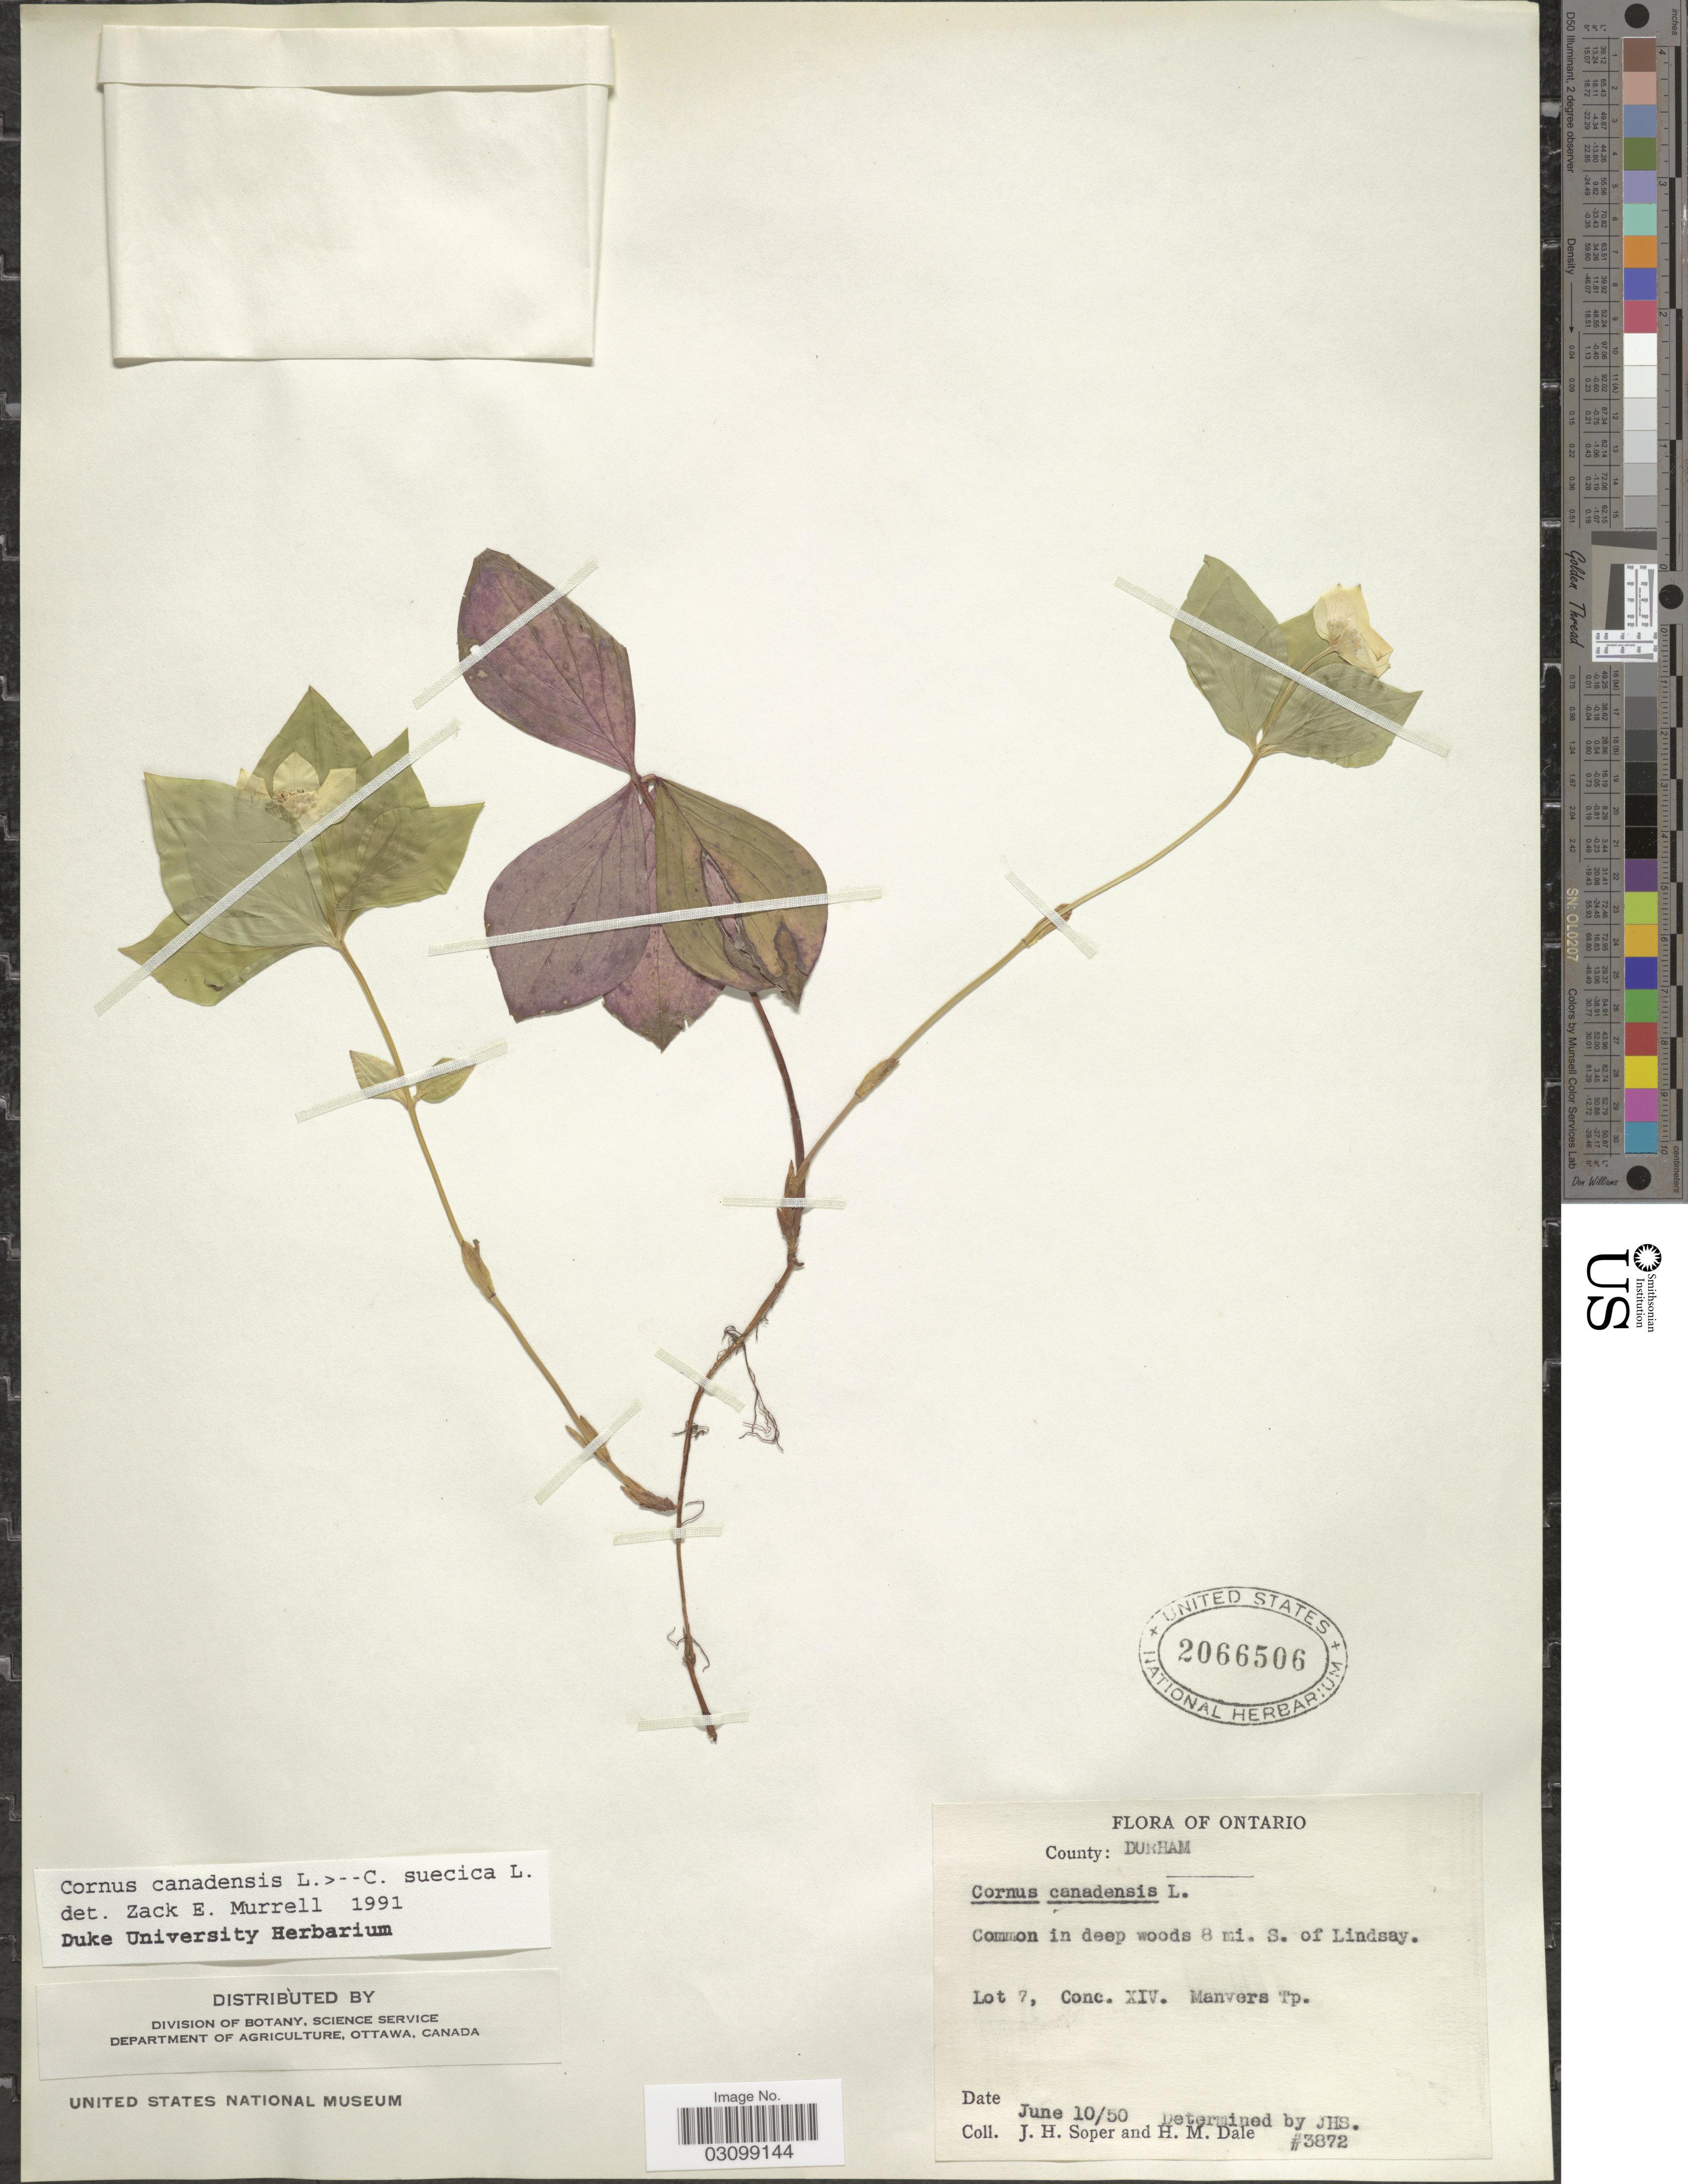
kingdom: Plantae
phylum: Tracheophyta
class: Magnoliopsida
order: Cornales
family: Cornaceae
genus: Cornus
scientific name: Cornus sp.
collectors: J. H. Soper & H. M. Dale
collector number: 3872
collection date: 1950-06-10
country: Canada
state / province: Ontario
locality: County: Durham. Common in deep woods 8 mi. S. of Lindsay. Lot 7, Conc. XIV. Manvers Tp.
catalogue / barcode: US 2066506